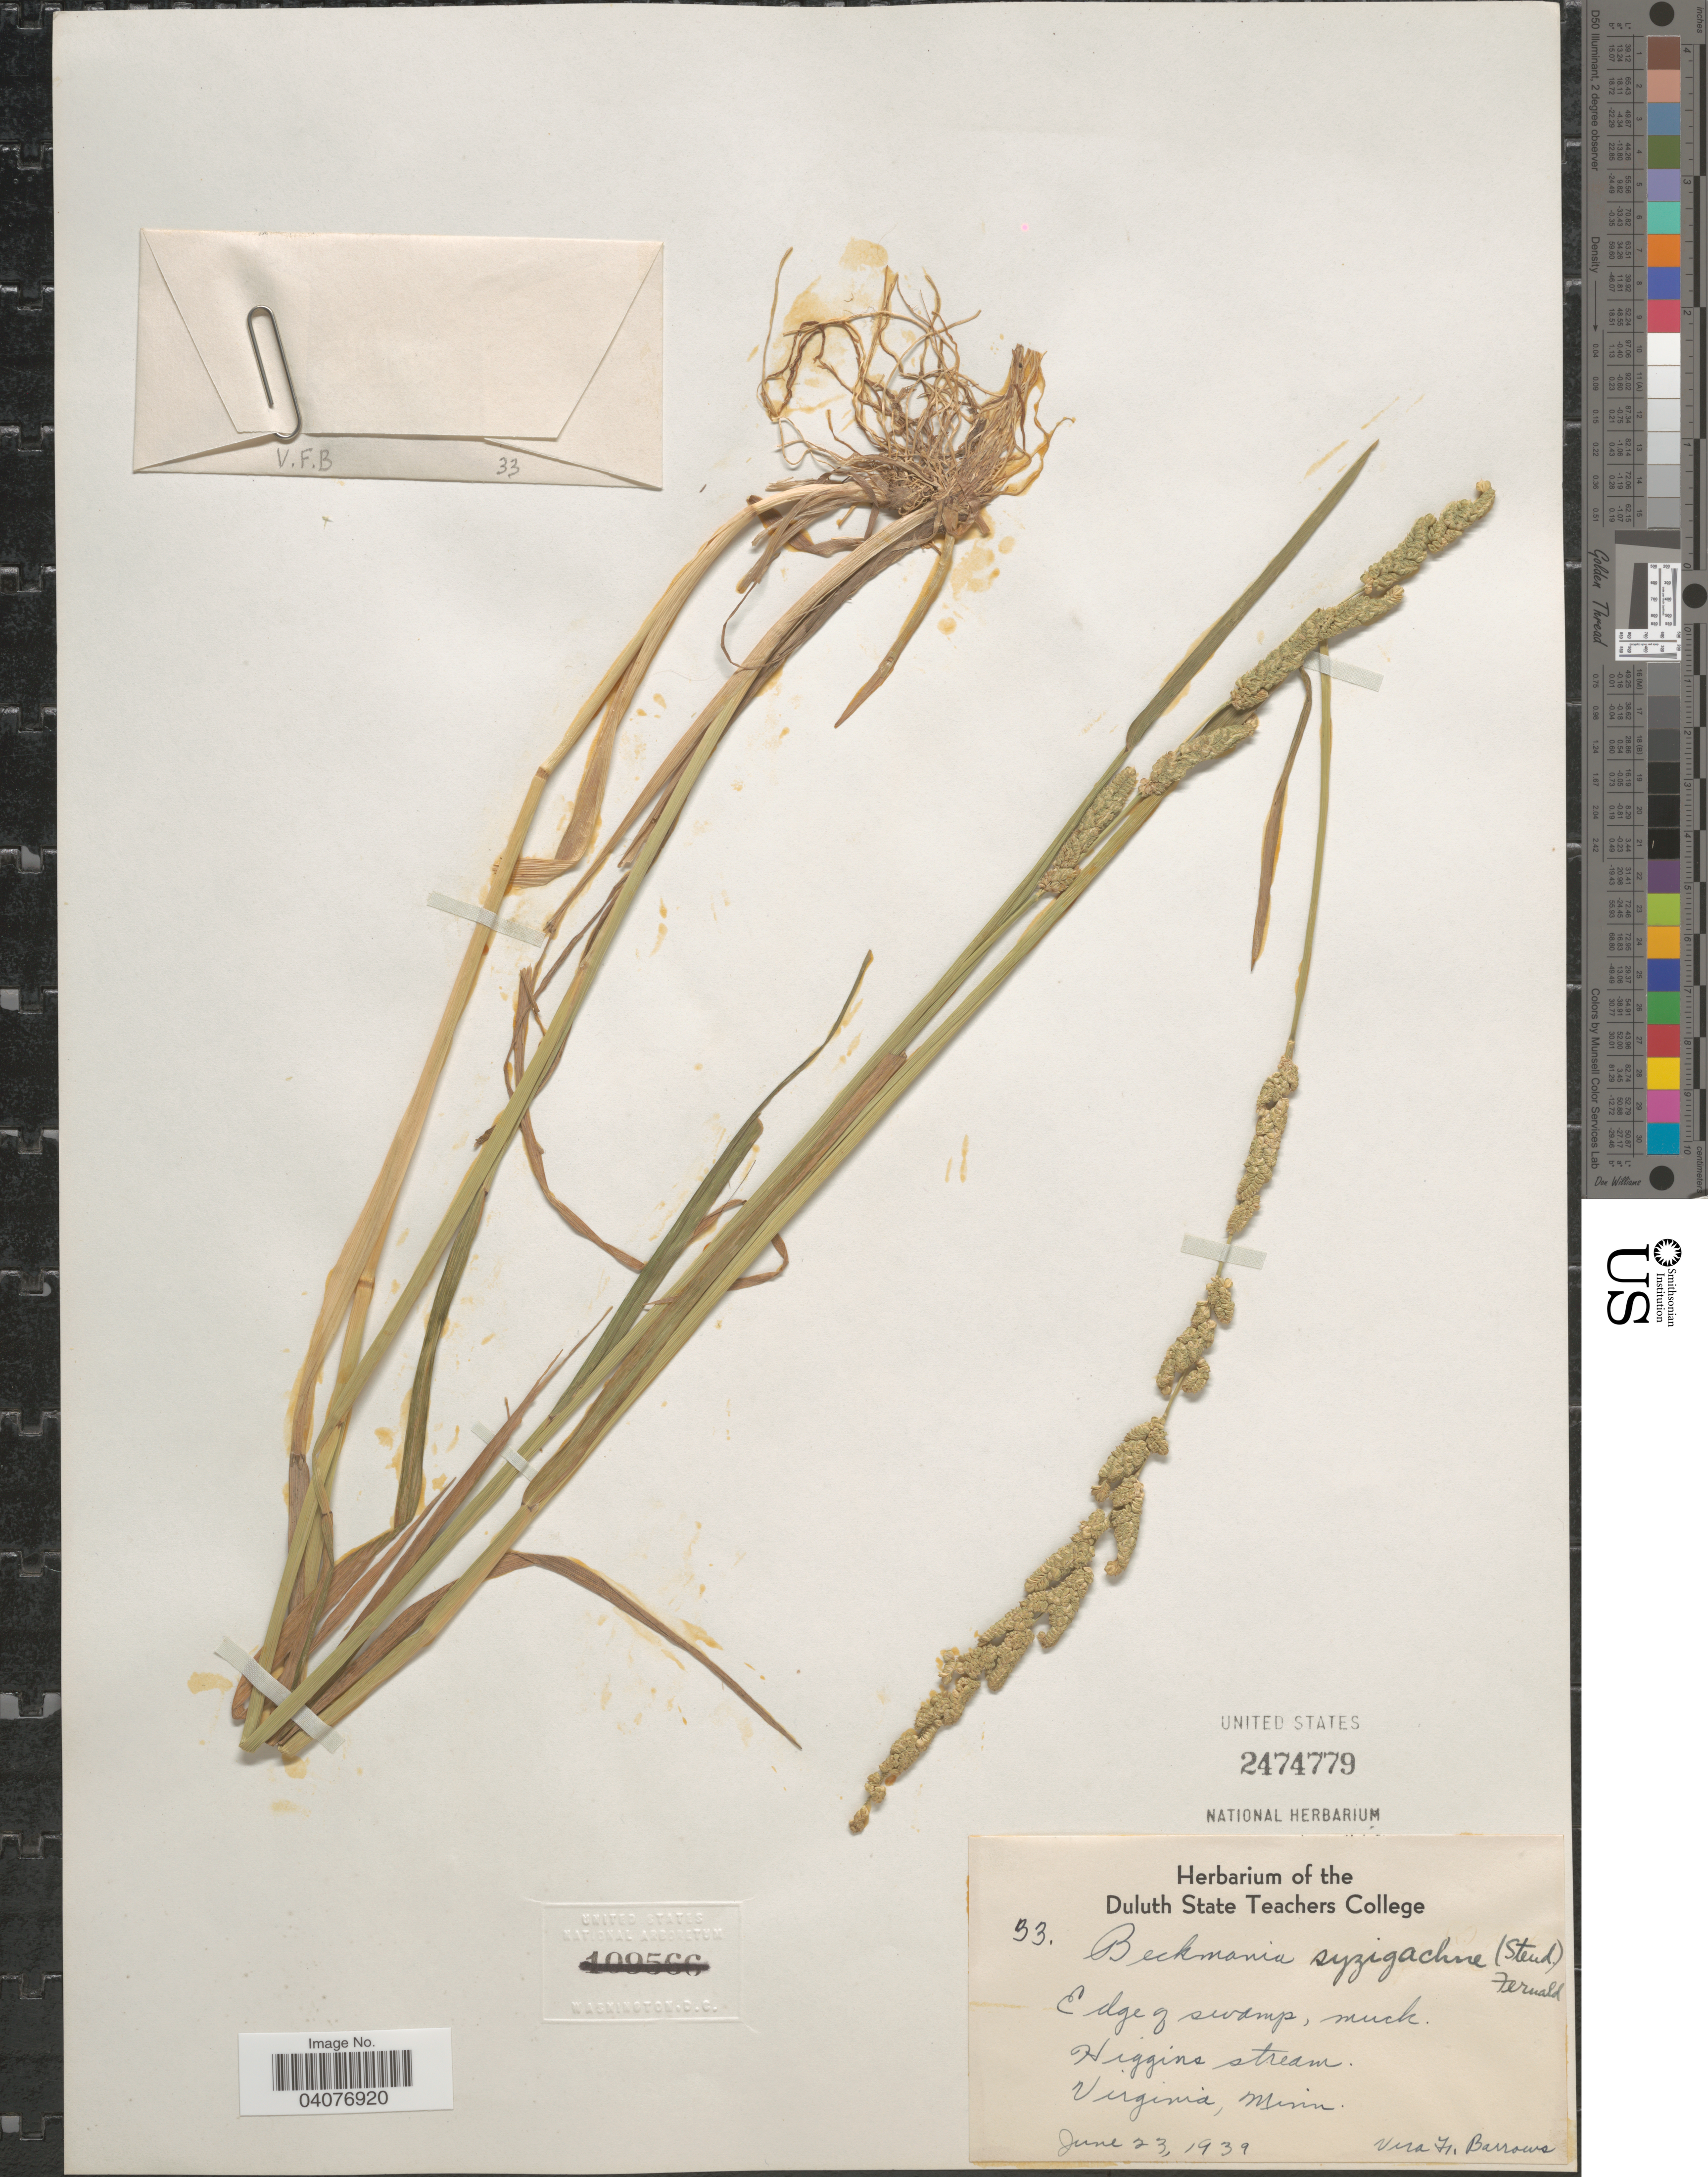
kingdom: Plantae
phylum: Tracheophyta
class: Liliopsida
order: Poales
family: Poaceae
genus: Beckmannia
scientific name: Beckmannia syzigachne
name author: (Steud.) Fernald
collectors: V. Barrows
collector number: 33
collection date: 1939-06-23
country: United States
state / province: Minnesota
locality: Higgins stream. Virginia.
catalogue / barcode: US 2474779